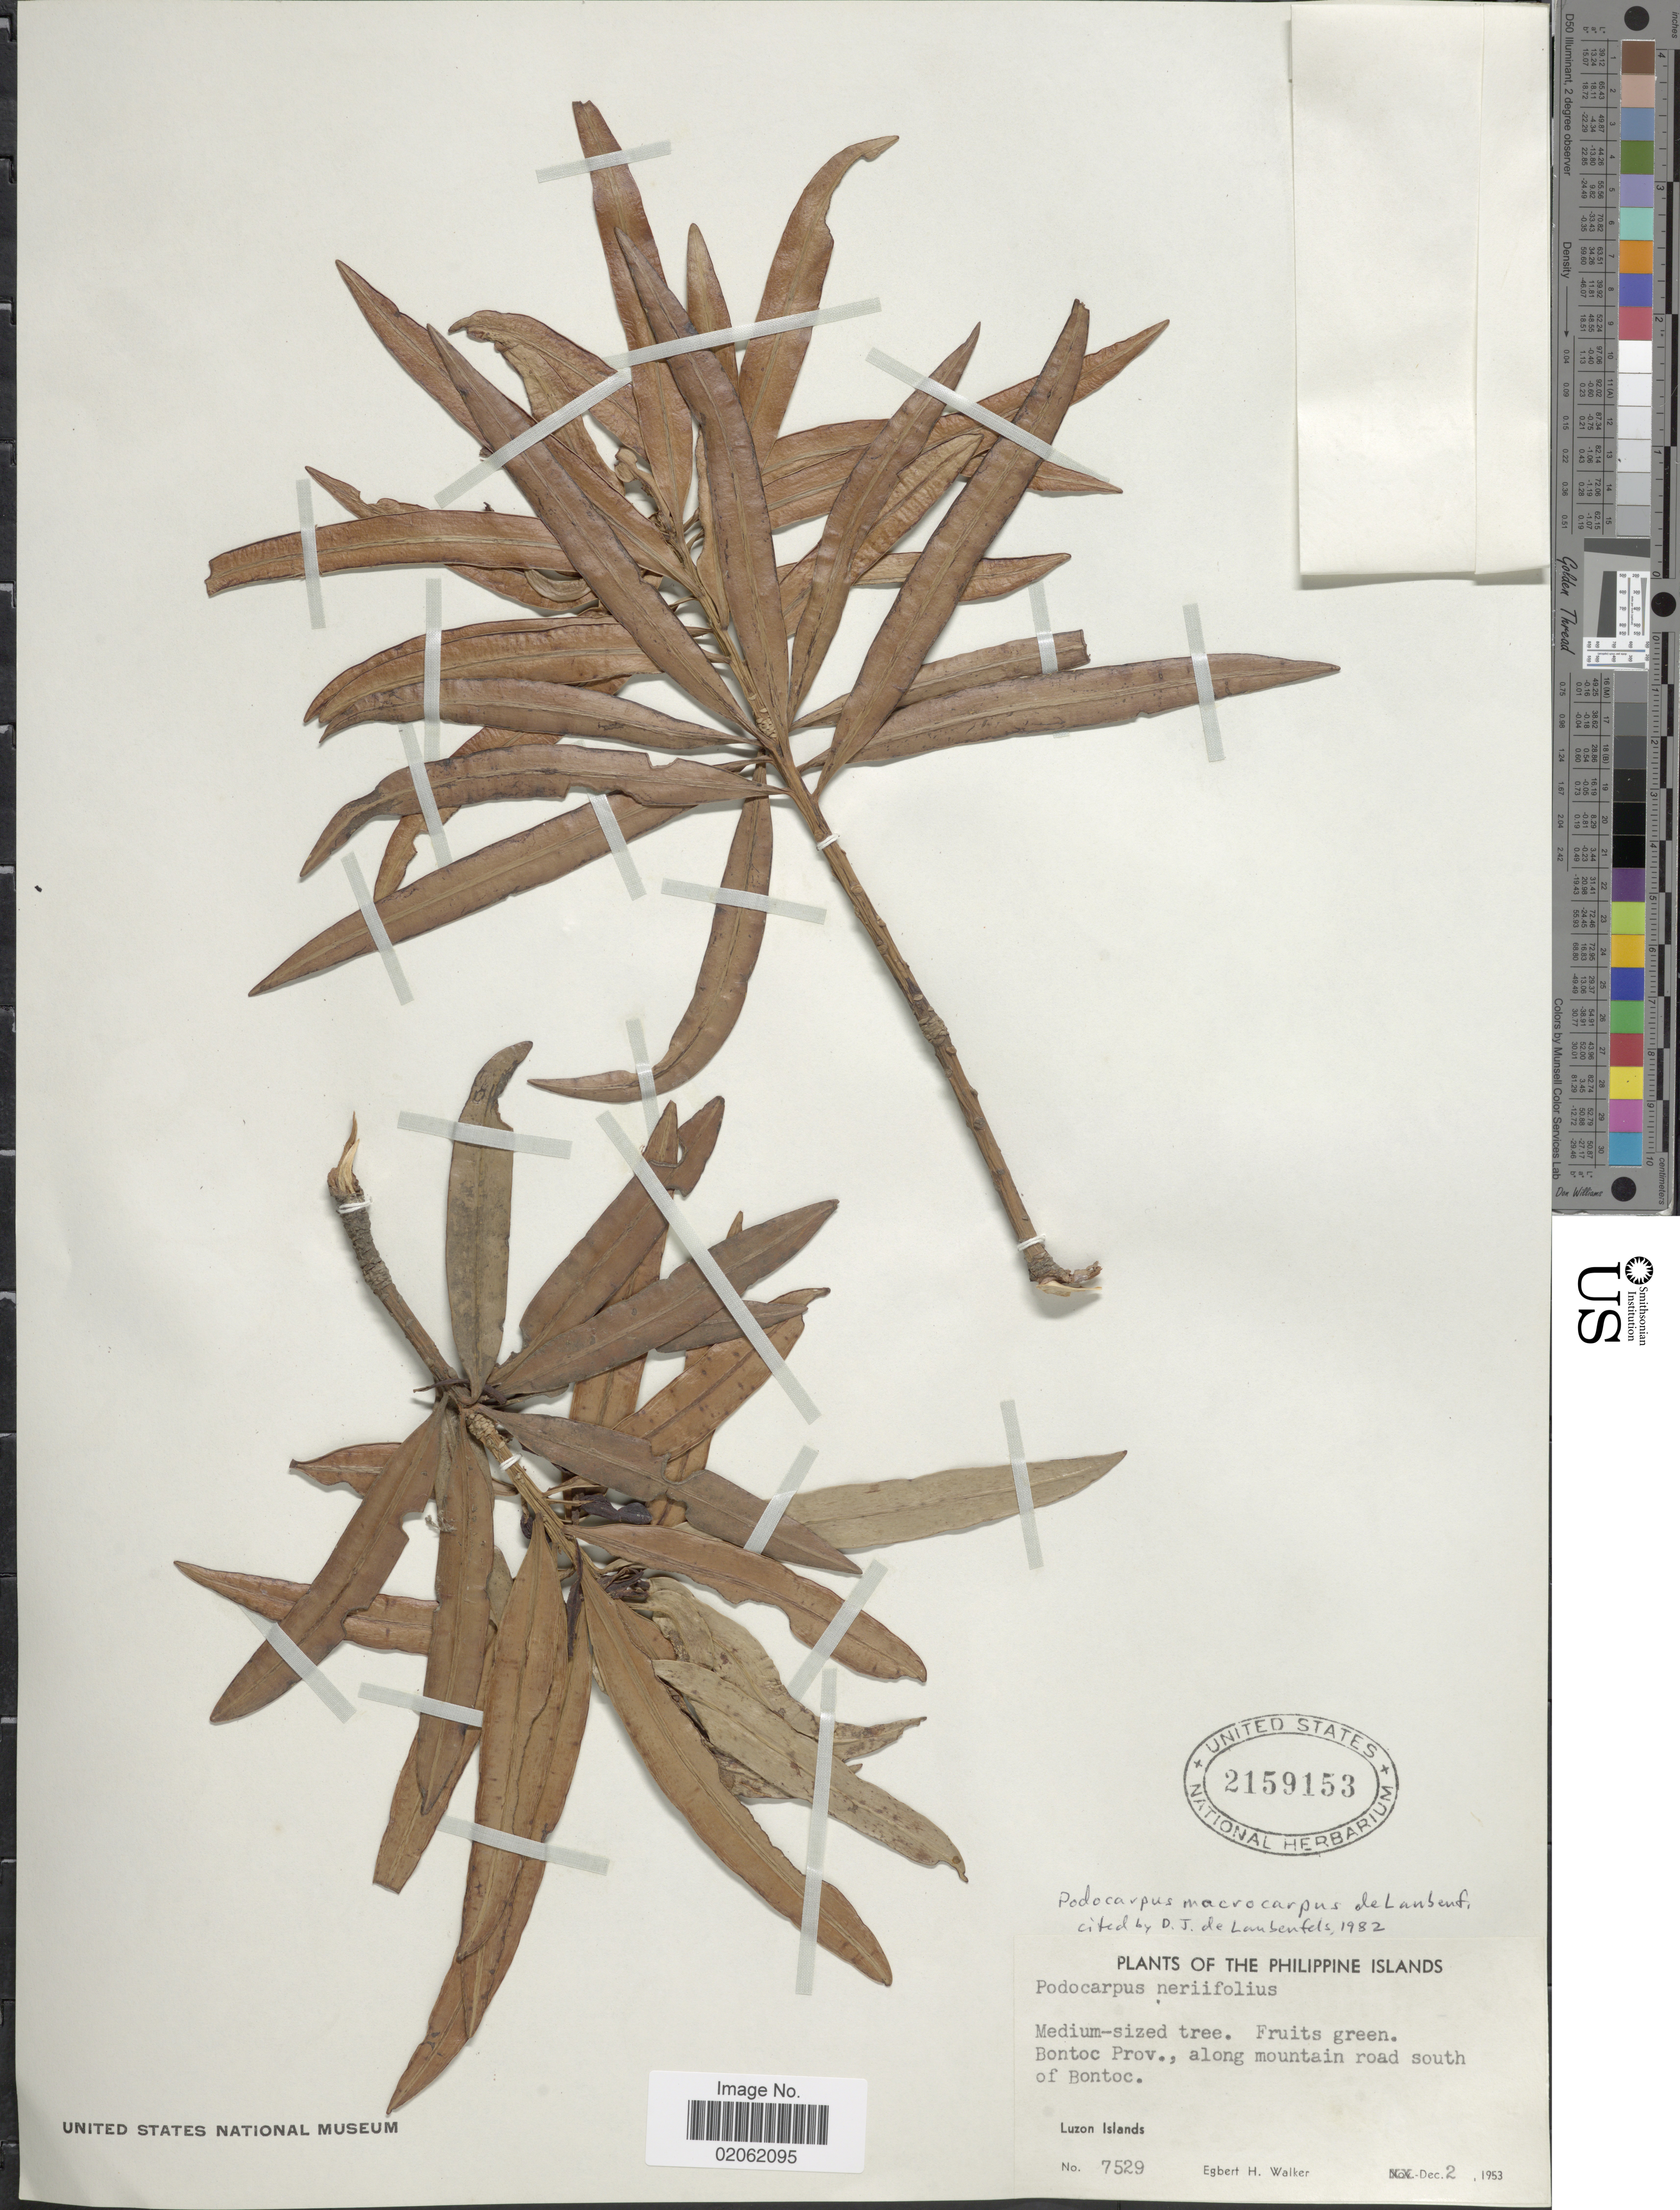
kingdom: Plantae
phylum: Tracheophyta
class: Pinopsida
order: Pinales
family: Podocarpaceae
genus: Podocarpus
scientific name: Podocarpus macrocarpus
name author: de Laub.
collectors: E. H. Walker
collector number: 7529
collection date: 1953-12-02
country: Philippines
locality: Bontoc Prov., along mountain road south of Bontoc, Luzon Islands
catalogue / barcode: US 2159153